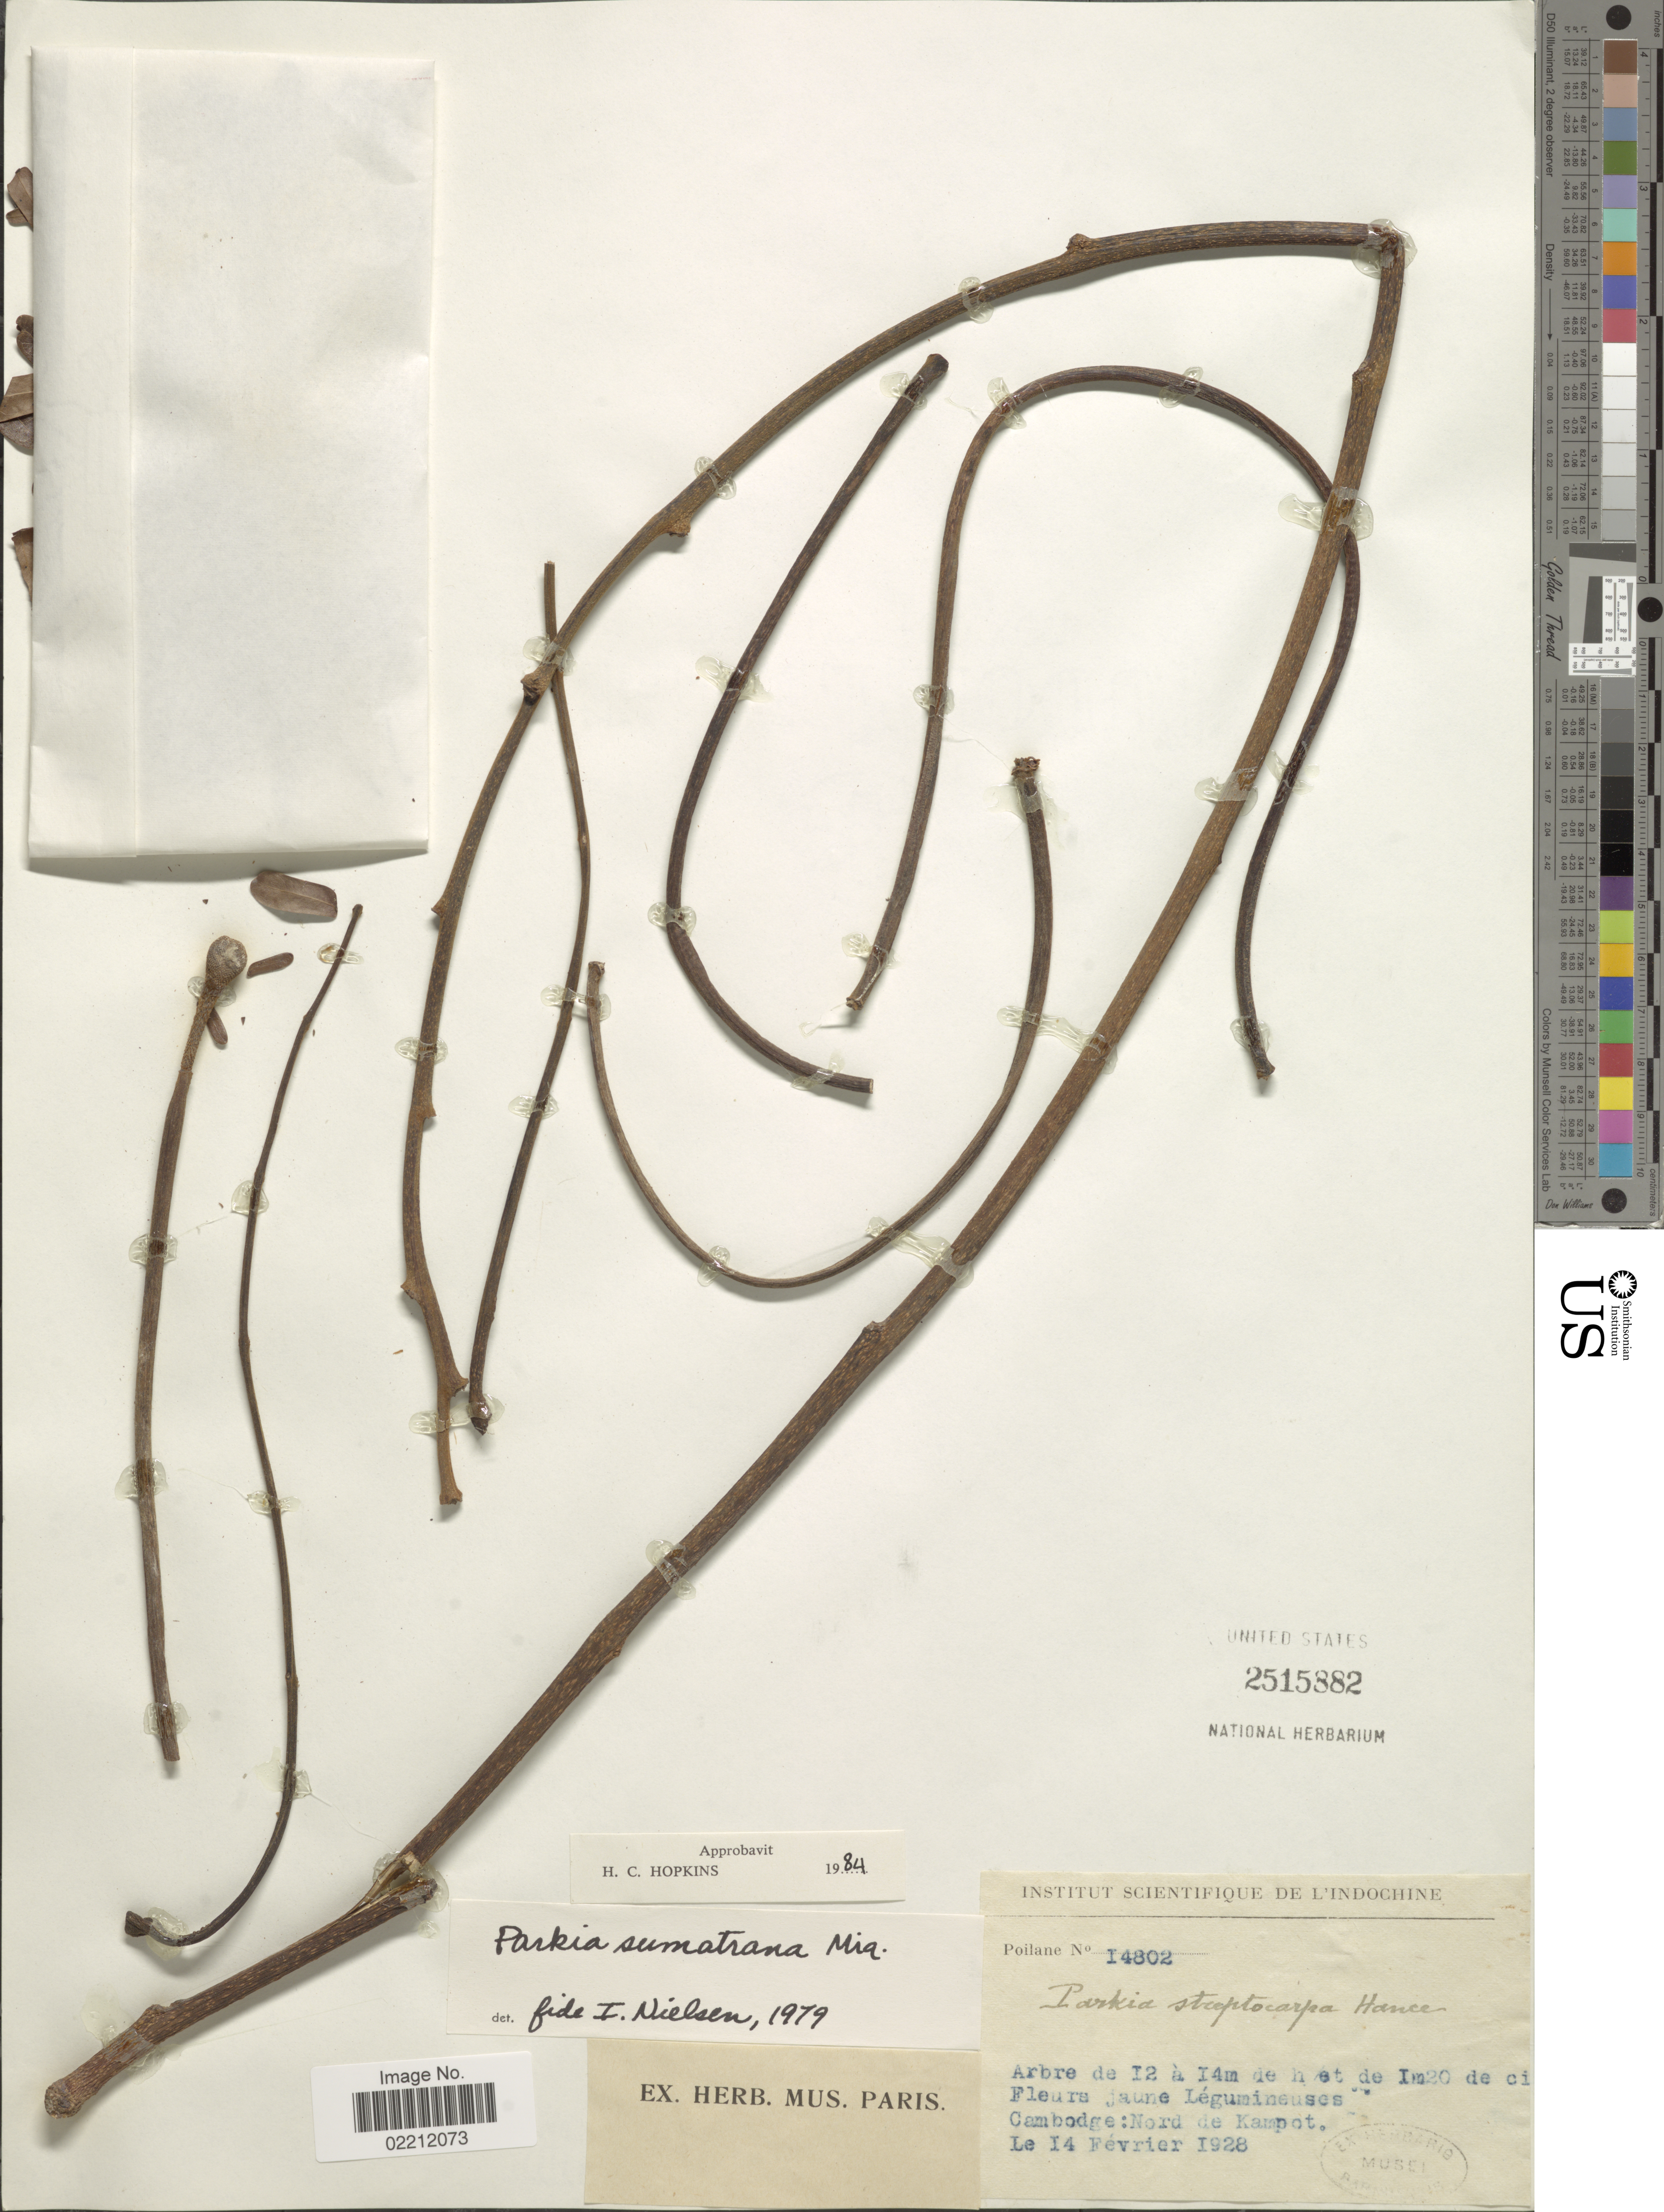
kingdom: Plantae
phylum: Tracheophyta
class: Magnoliopsida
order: Fabales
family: Fabaceae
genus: Parkia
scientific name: Parkia sumatrana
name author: Miq.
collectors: -. Poilane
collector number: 14802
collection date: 1928-02-14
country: Cambodia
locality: Cambodge: Nord de Kampot.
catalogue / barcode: US 2515882